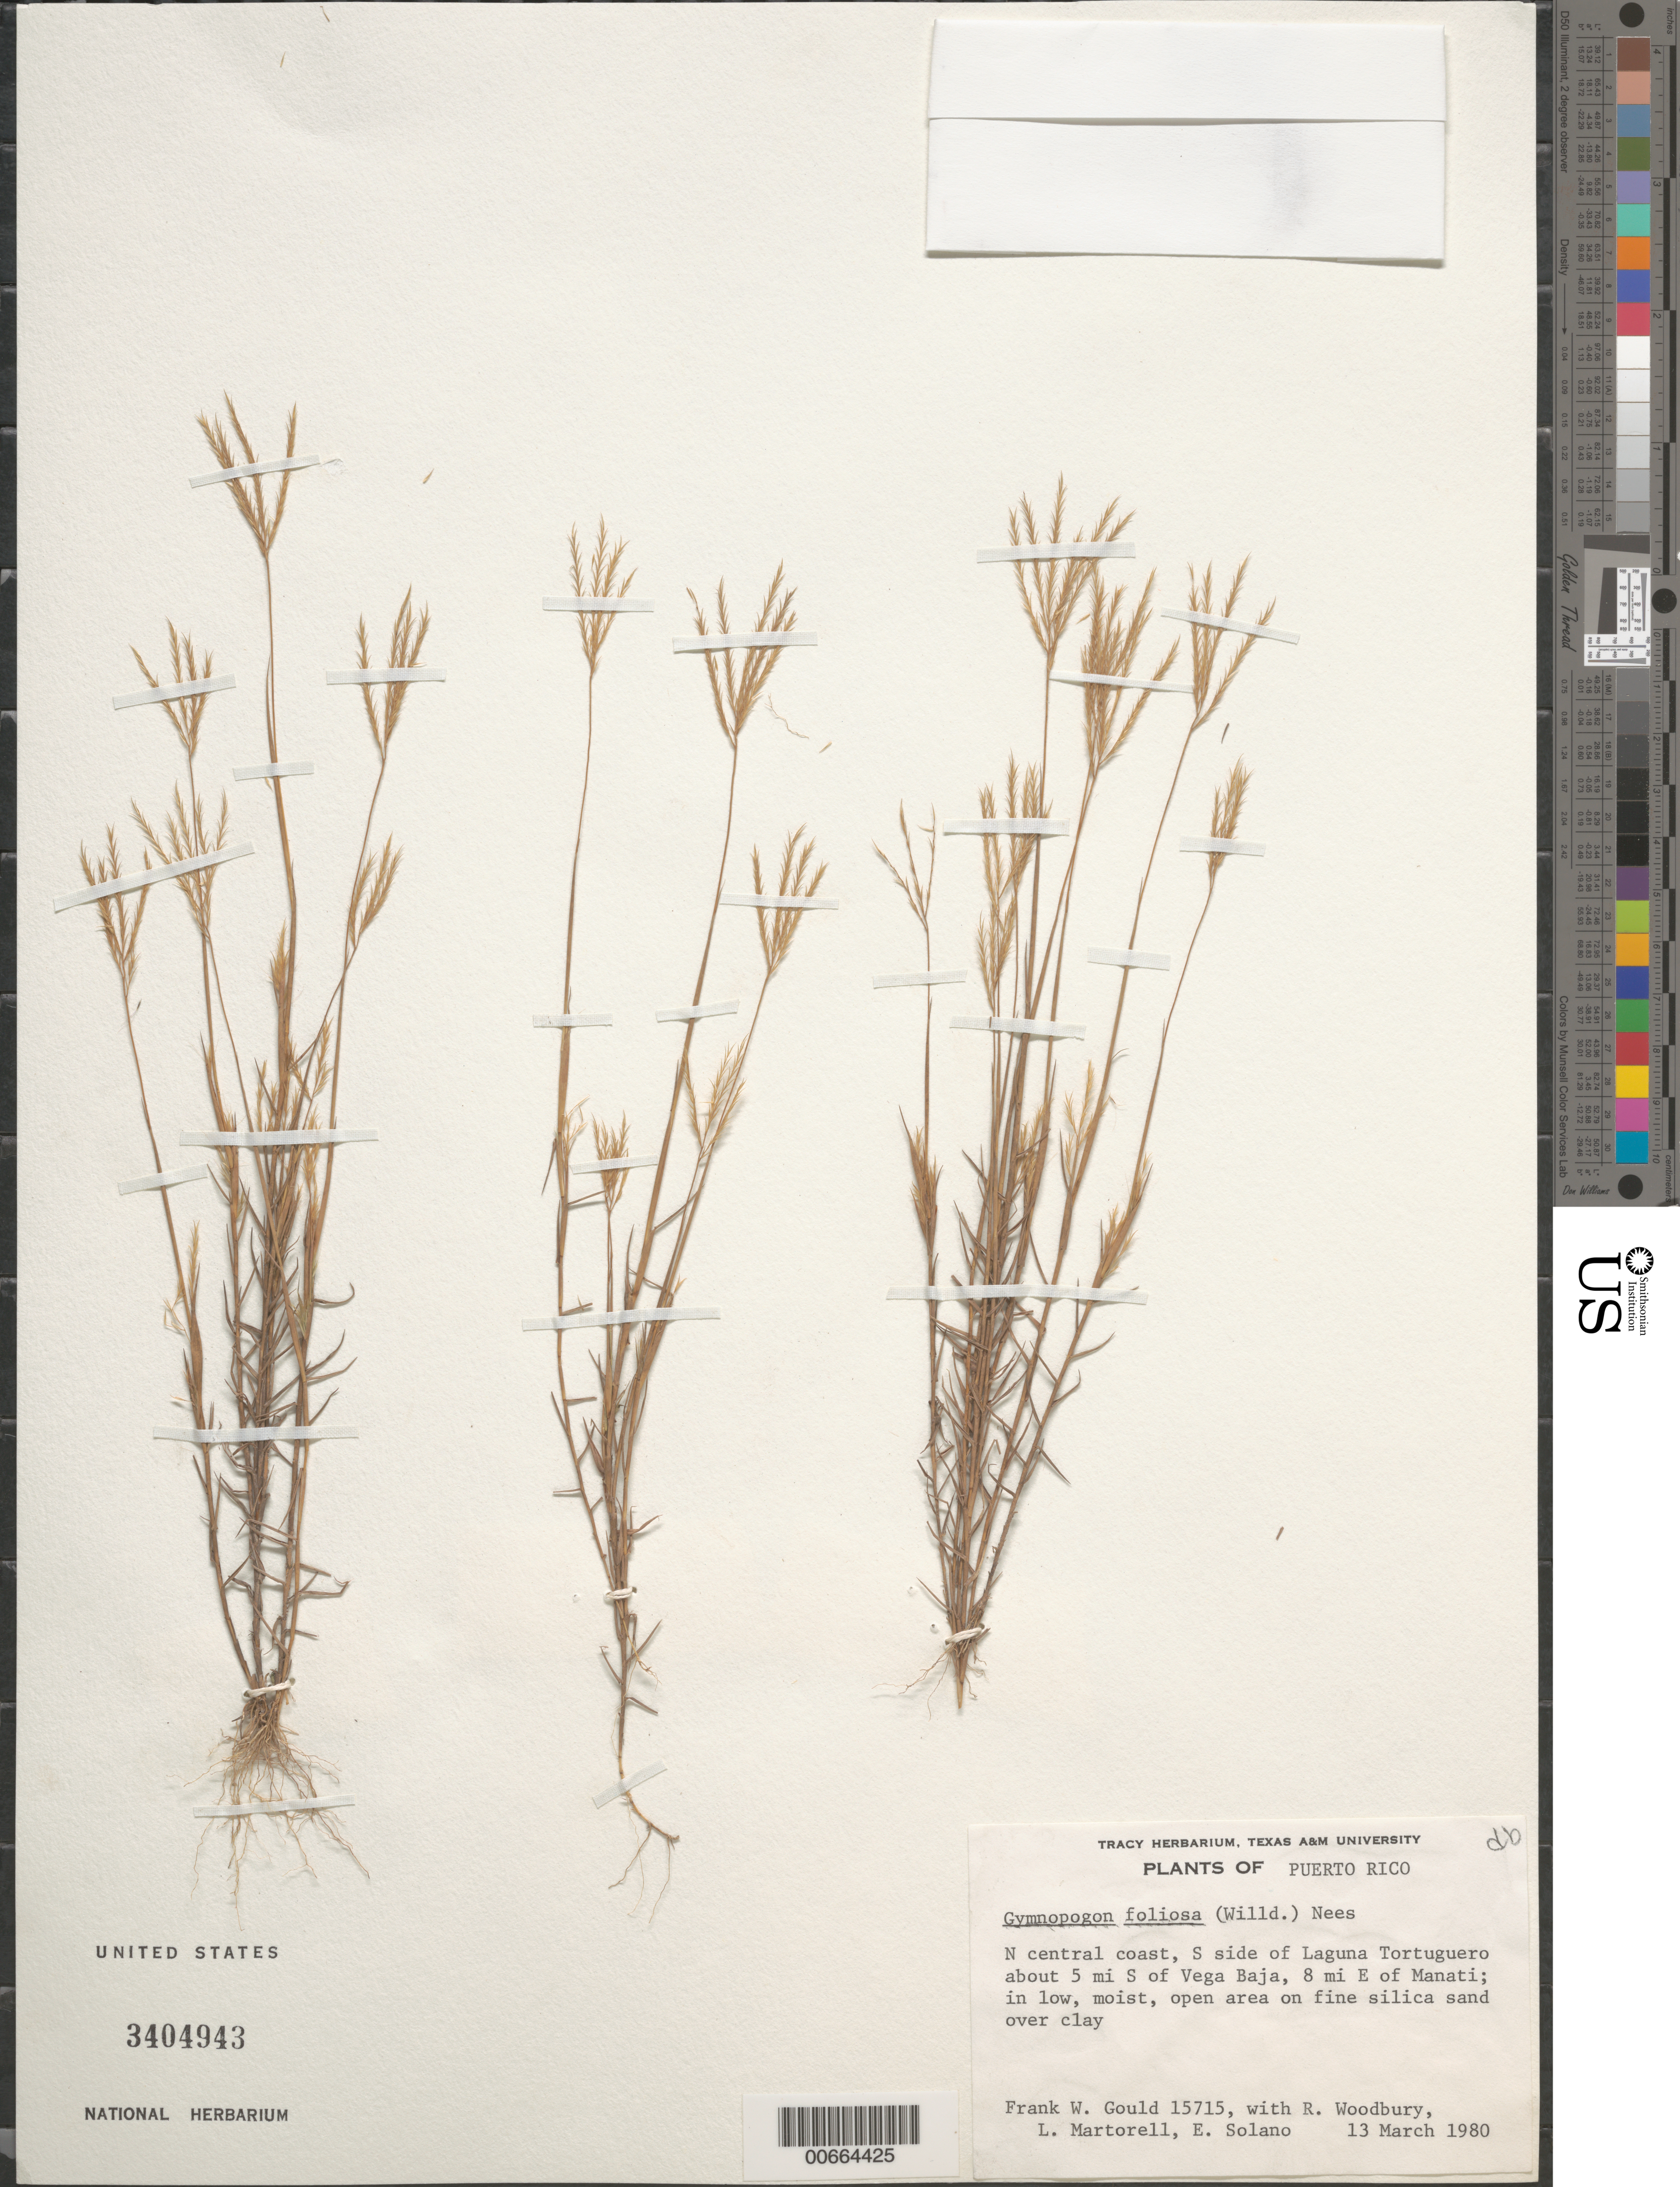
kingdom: Plantae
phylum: Tracheophyta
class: Liliopsida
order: Poales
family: Poaceae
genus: Gymnopogon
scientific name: Gymnopogon foliosus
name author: (Willd.) Nees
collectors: F. W. Gould, R. O. Woodbury, L. Martorell & E. Solano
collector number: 15715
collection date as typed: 13 Mar 1980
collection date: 1980-03-13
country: Puerto Rico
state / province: Manatí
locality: N Central Coast, S side of Laguna Tortuguero about 5 mi S of Vega Baja, 8 mi E of Manati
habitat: In low, moist, open area on fine silica sand over clay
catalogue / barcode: US 3404943